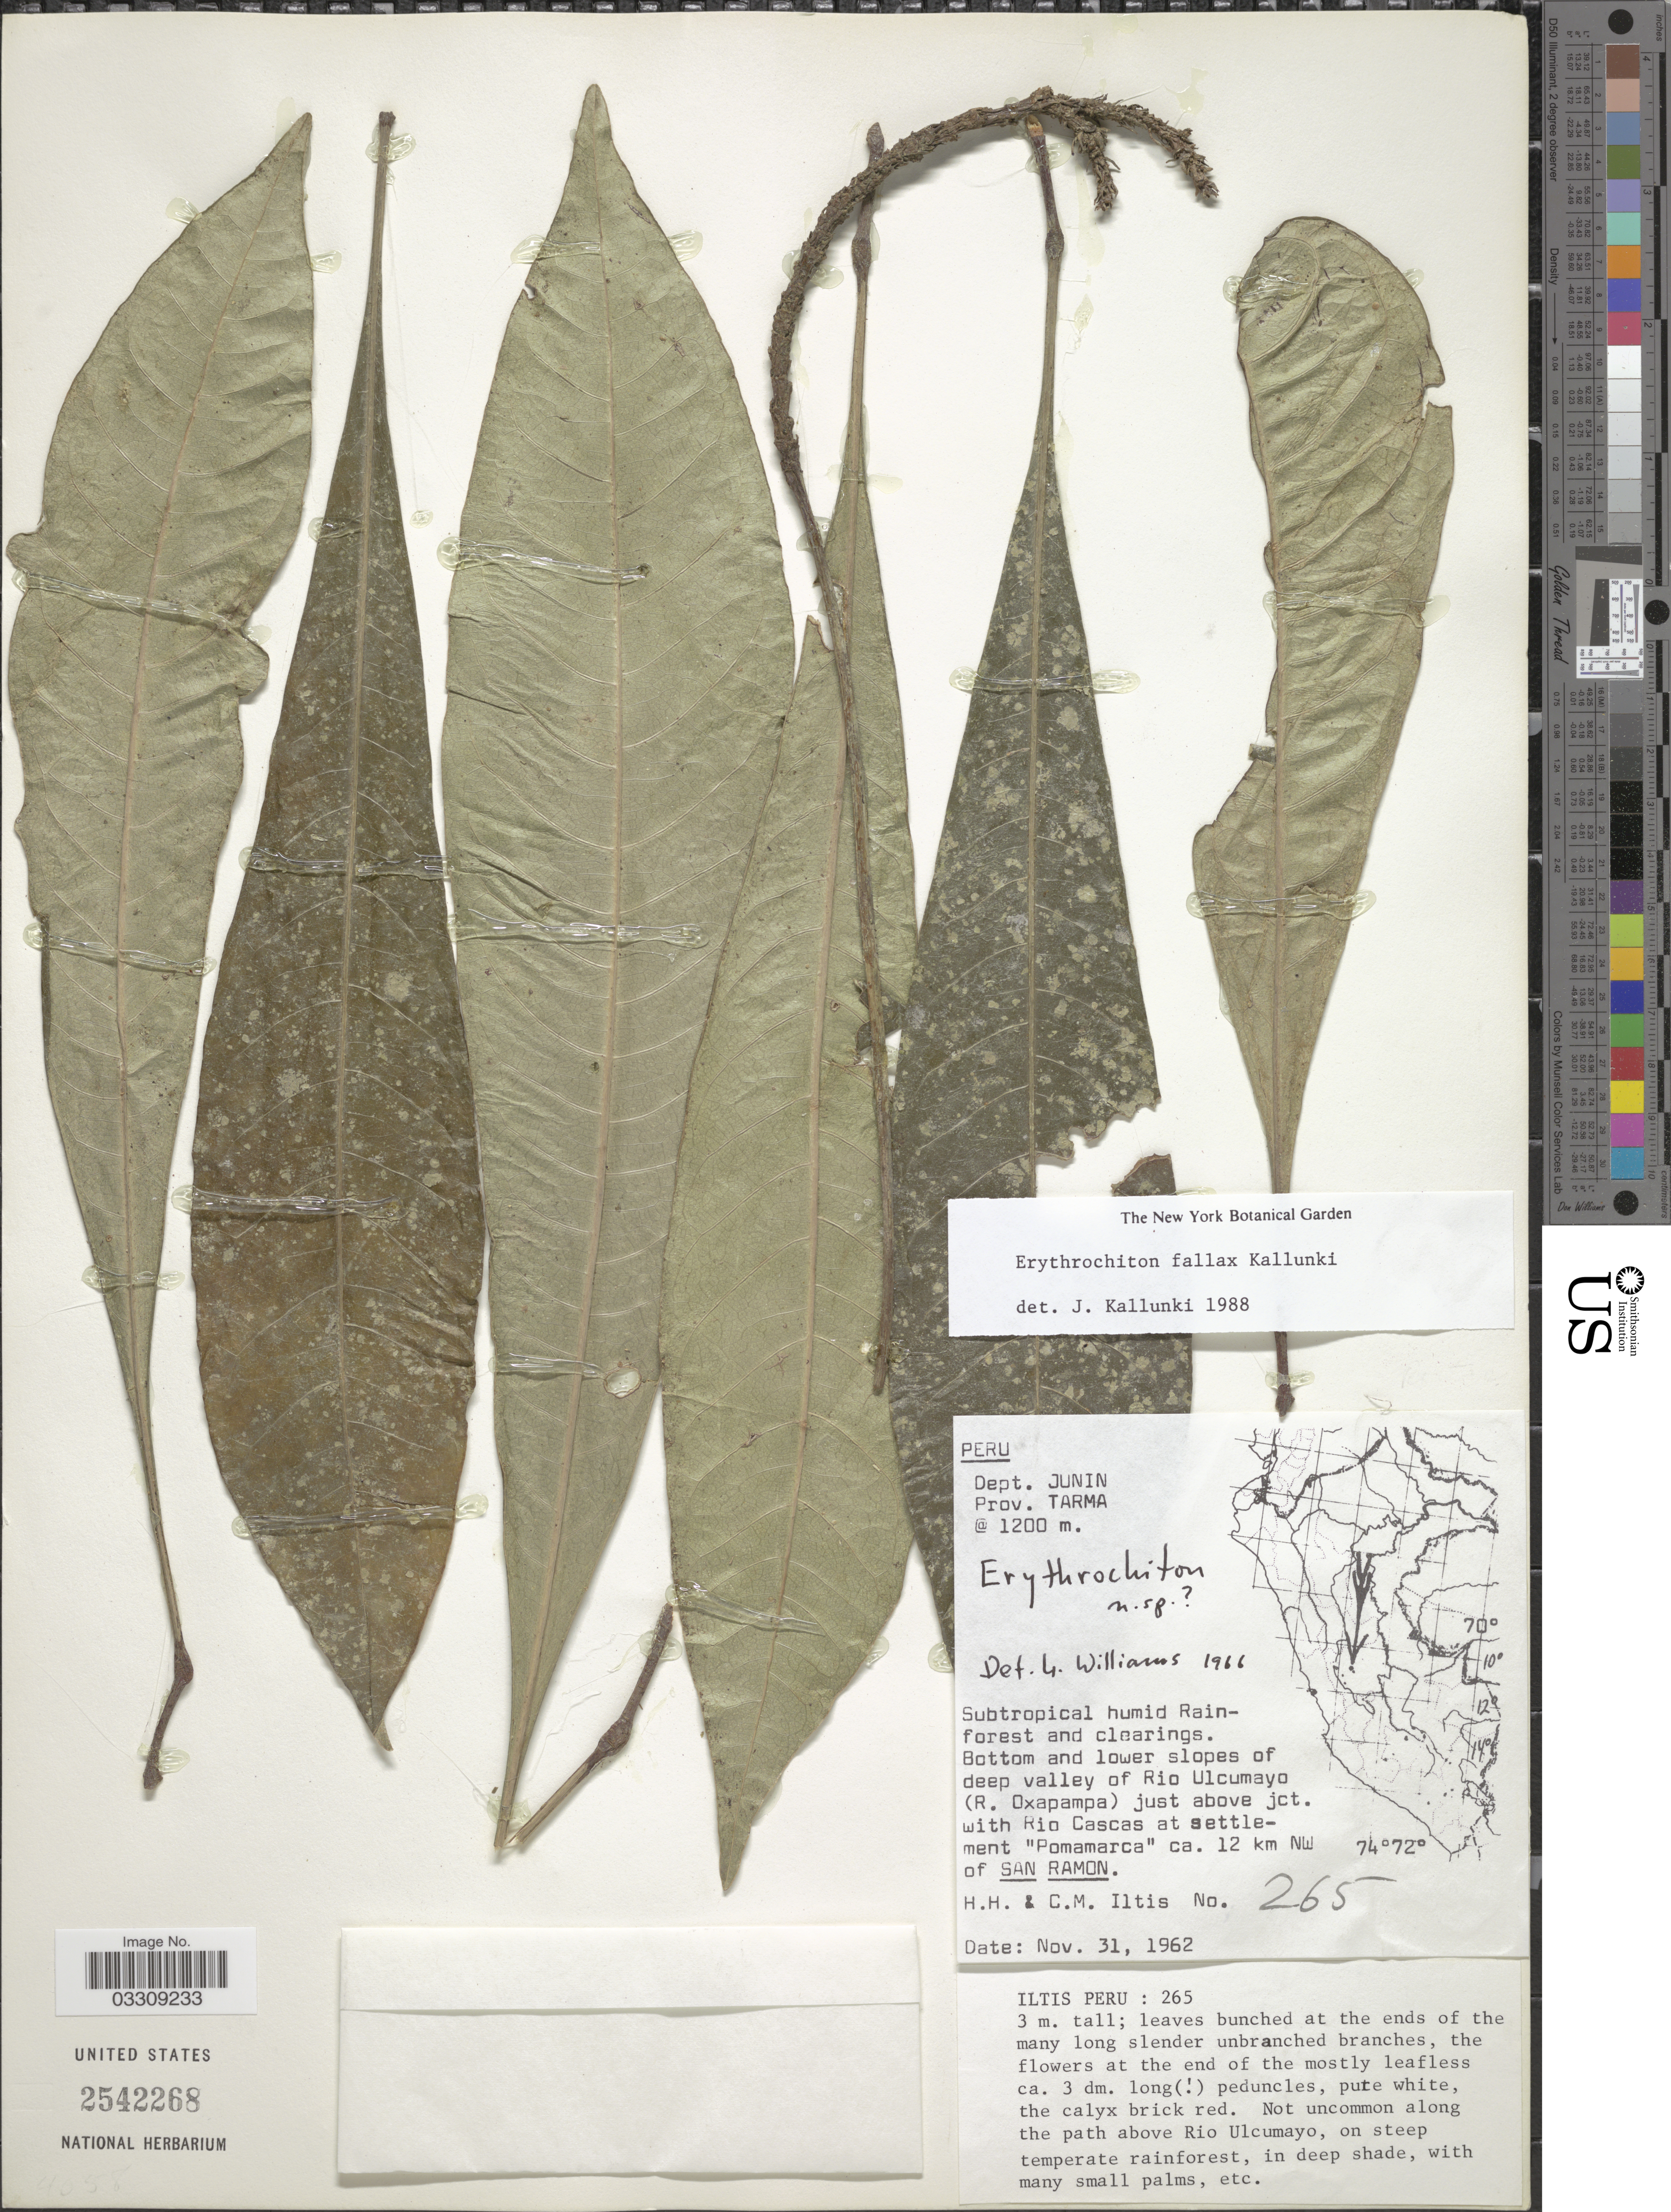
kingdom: Plantae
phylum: Tracheophyta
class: Magnoliopsida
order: Sapindales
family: Rutaceae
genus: Erythrochiton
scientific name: Erythrochiton fallax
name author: Kallunki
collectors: H. H. Iltis & C. M Iltis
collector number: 265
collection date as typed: Transcribed d/m/y: 31/11/1962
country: Peru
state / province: Junín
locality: Dept. Junin. Prov. Tarma. Bottom and lower slopes of deep valley of Rio Ulcumayo (R. Oxapampa) just above jct. with Rio Cascas at settlement "Pomamarca" ca. 12 km NW of San Ramon. Along the path above Rio Ulcumayo.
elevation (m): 1200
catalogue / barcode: US 2542268